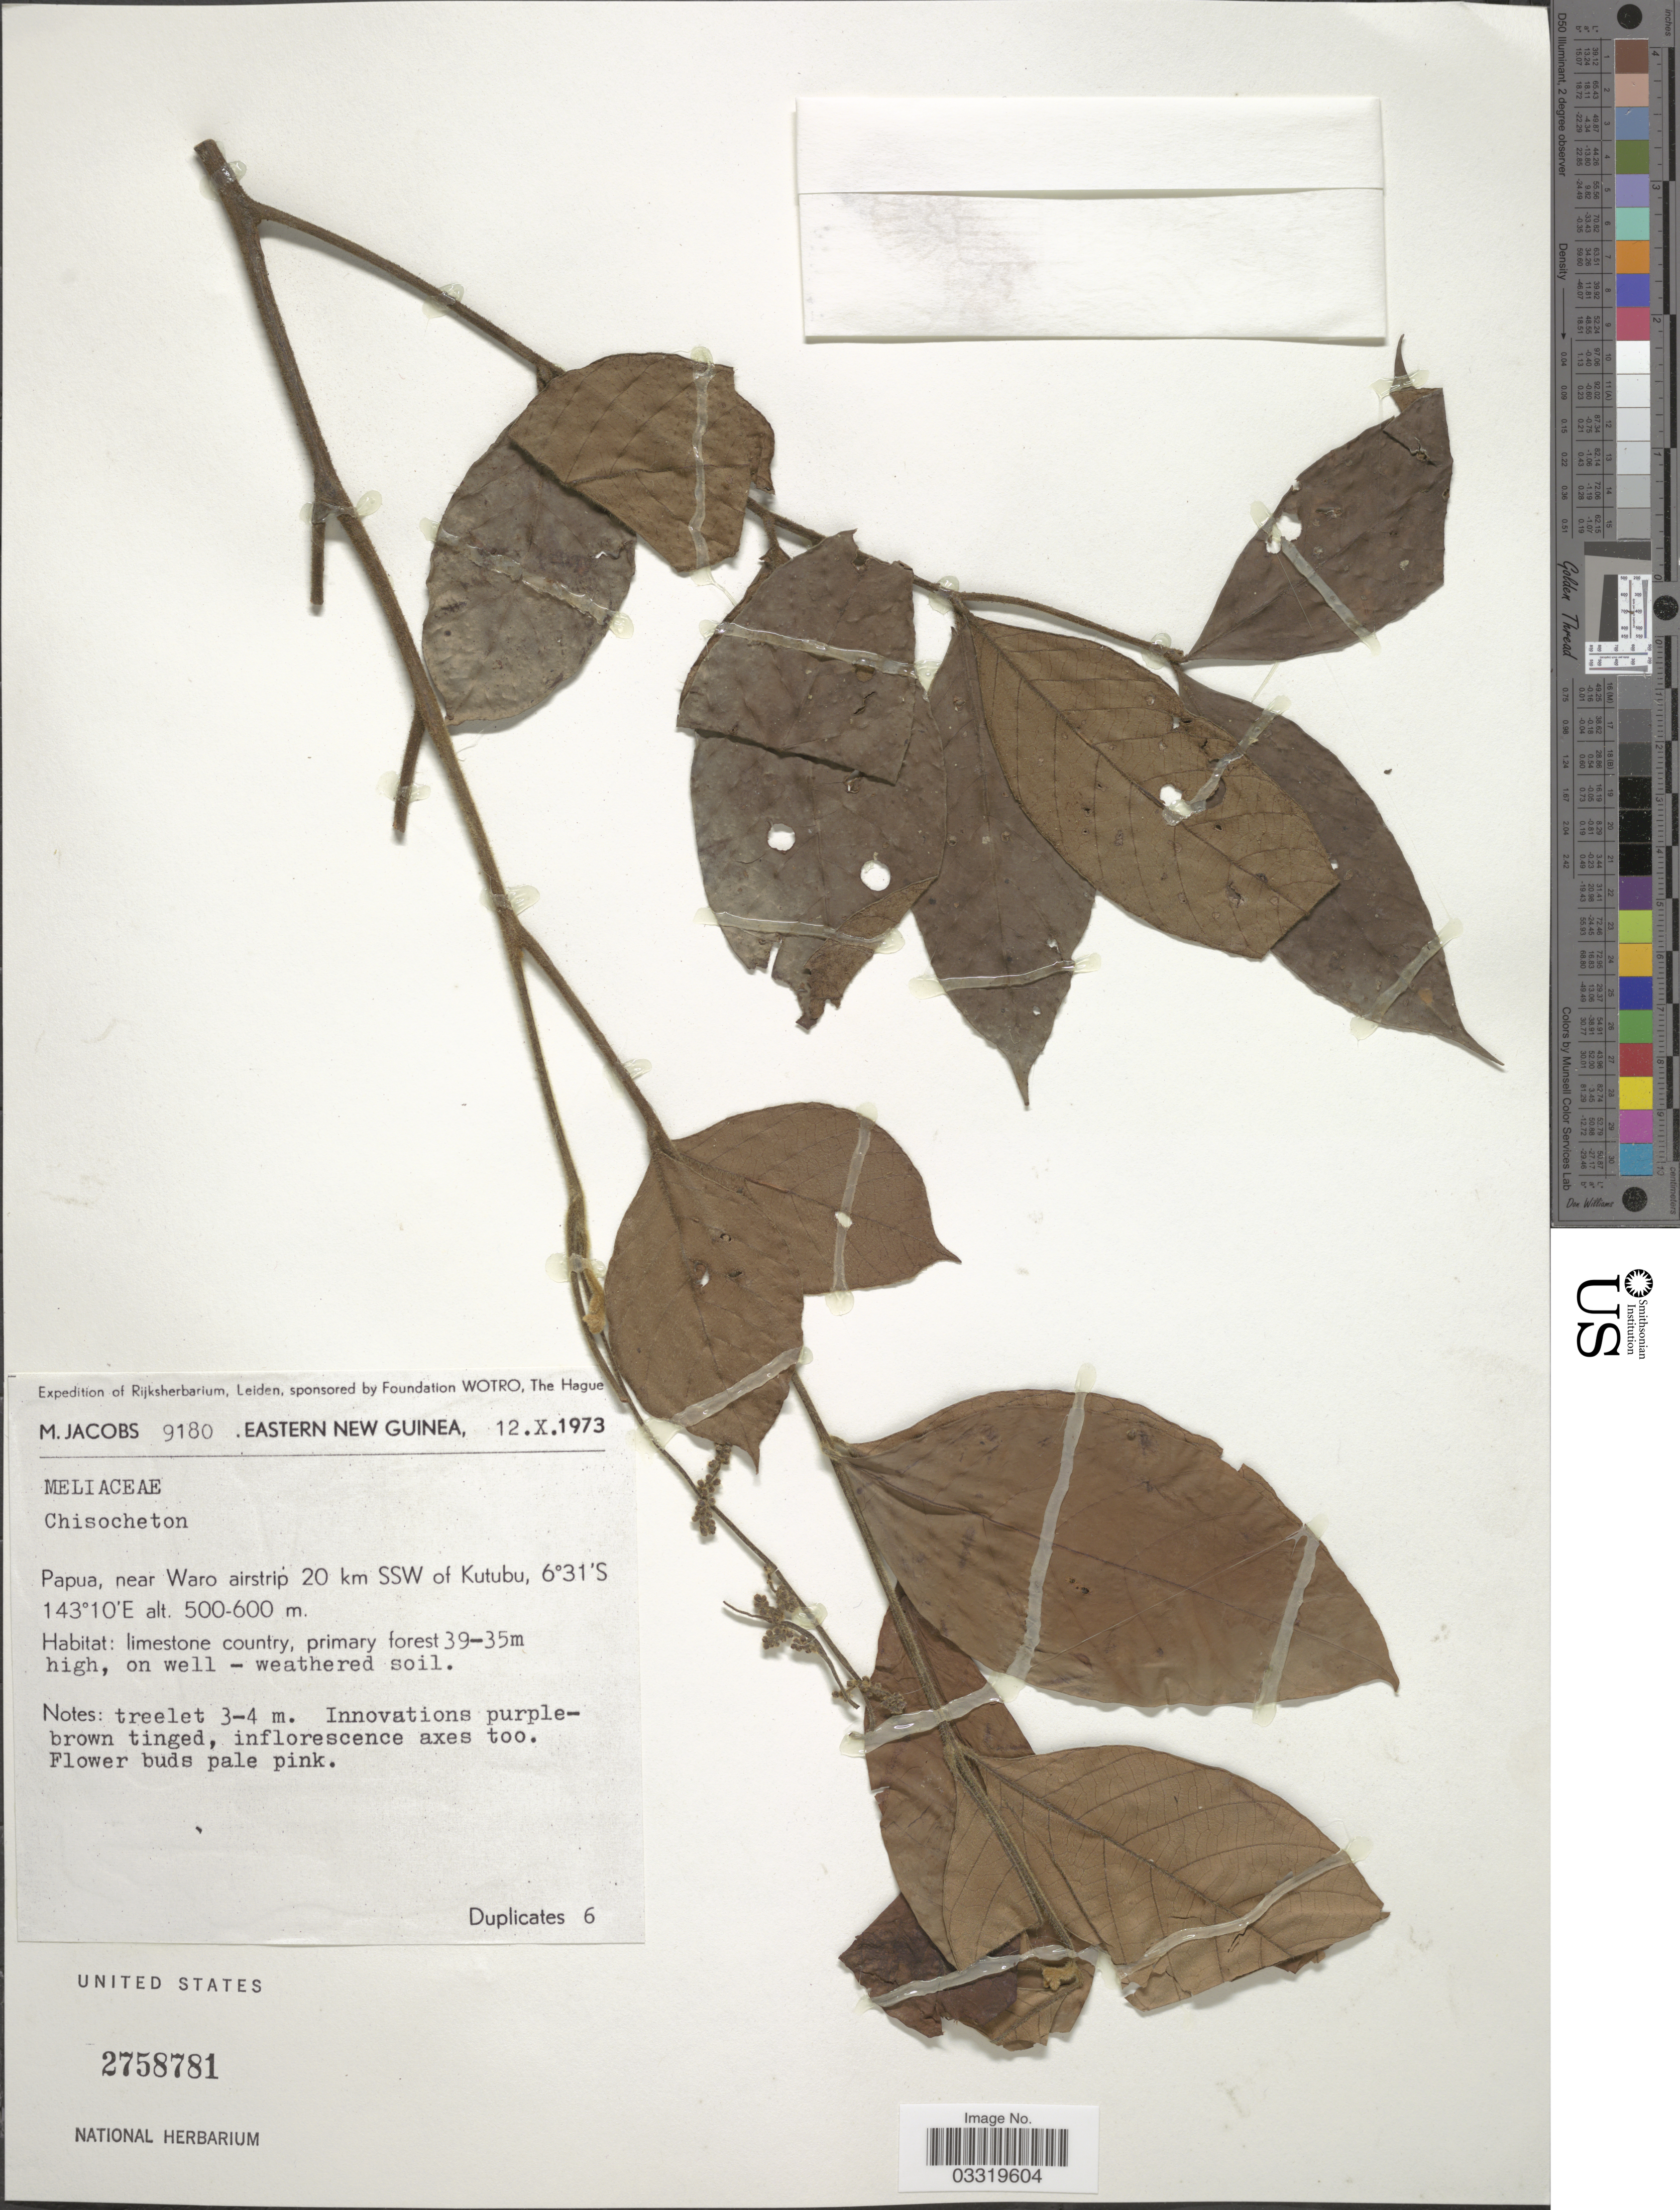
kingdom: Plantae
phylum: Tracheophyta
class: Magnoliopsida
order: Sapindales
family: Meliaceae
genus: Chisocheton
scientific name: Chisocheton sp.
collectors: M. Jacobs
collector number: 9180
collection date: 1973-10-12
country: Papua New Guinea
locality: Eastern New Guinea. Papua, near Waro airstrip 20 km SSW of Kutubu.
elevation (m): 500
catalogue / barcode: US 2758781